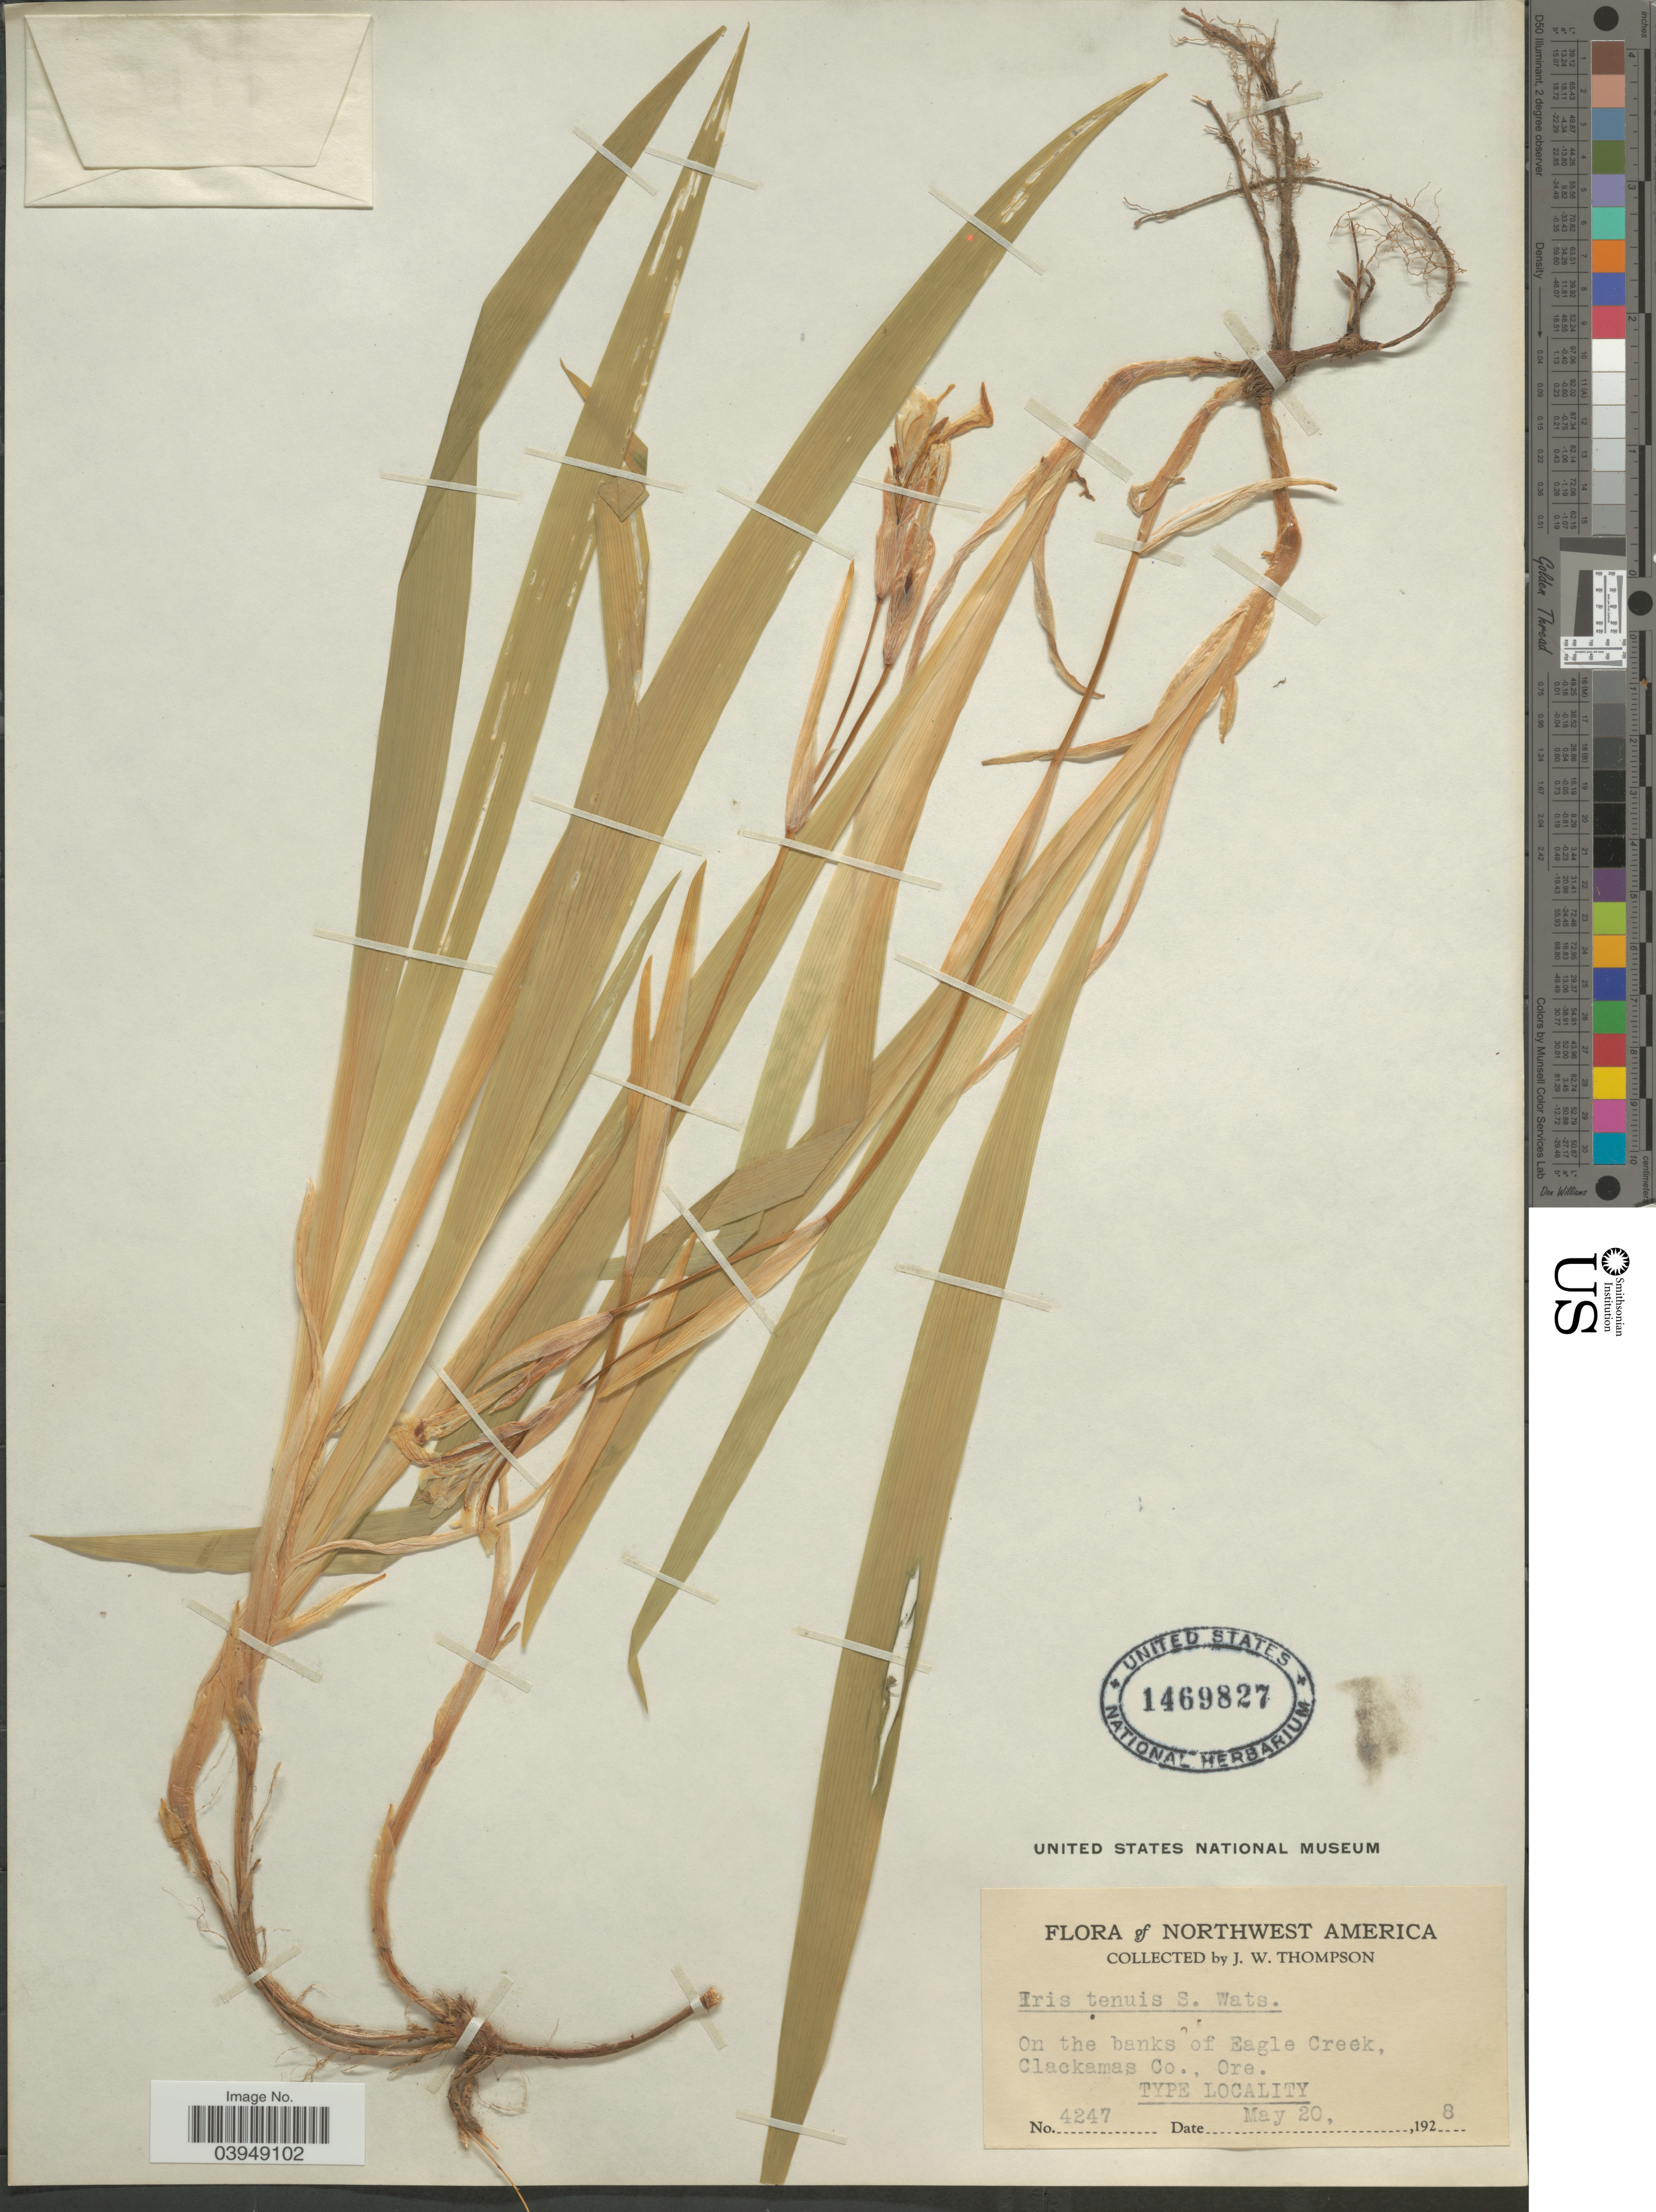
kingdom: Plantae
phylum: Tracheophyta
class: Liliopsida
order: Asparagales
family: Iridaceae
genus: Iris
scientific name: Iris tenuis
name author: S. Watson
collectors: J. Thompson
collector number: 4247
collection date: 1928-05-20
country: United States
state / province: Oregon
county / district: Clackamas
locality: On the banks of Eagle Creek, Clackamas Co.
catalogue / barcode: US 1469827